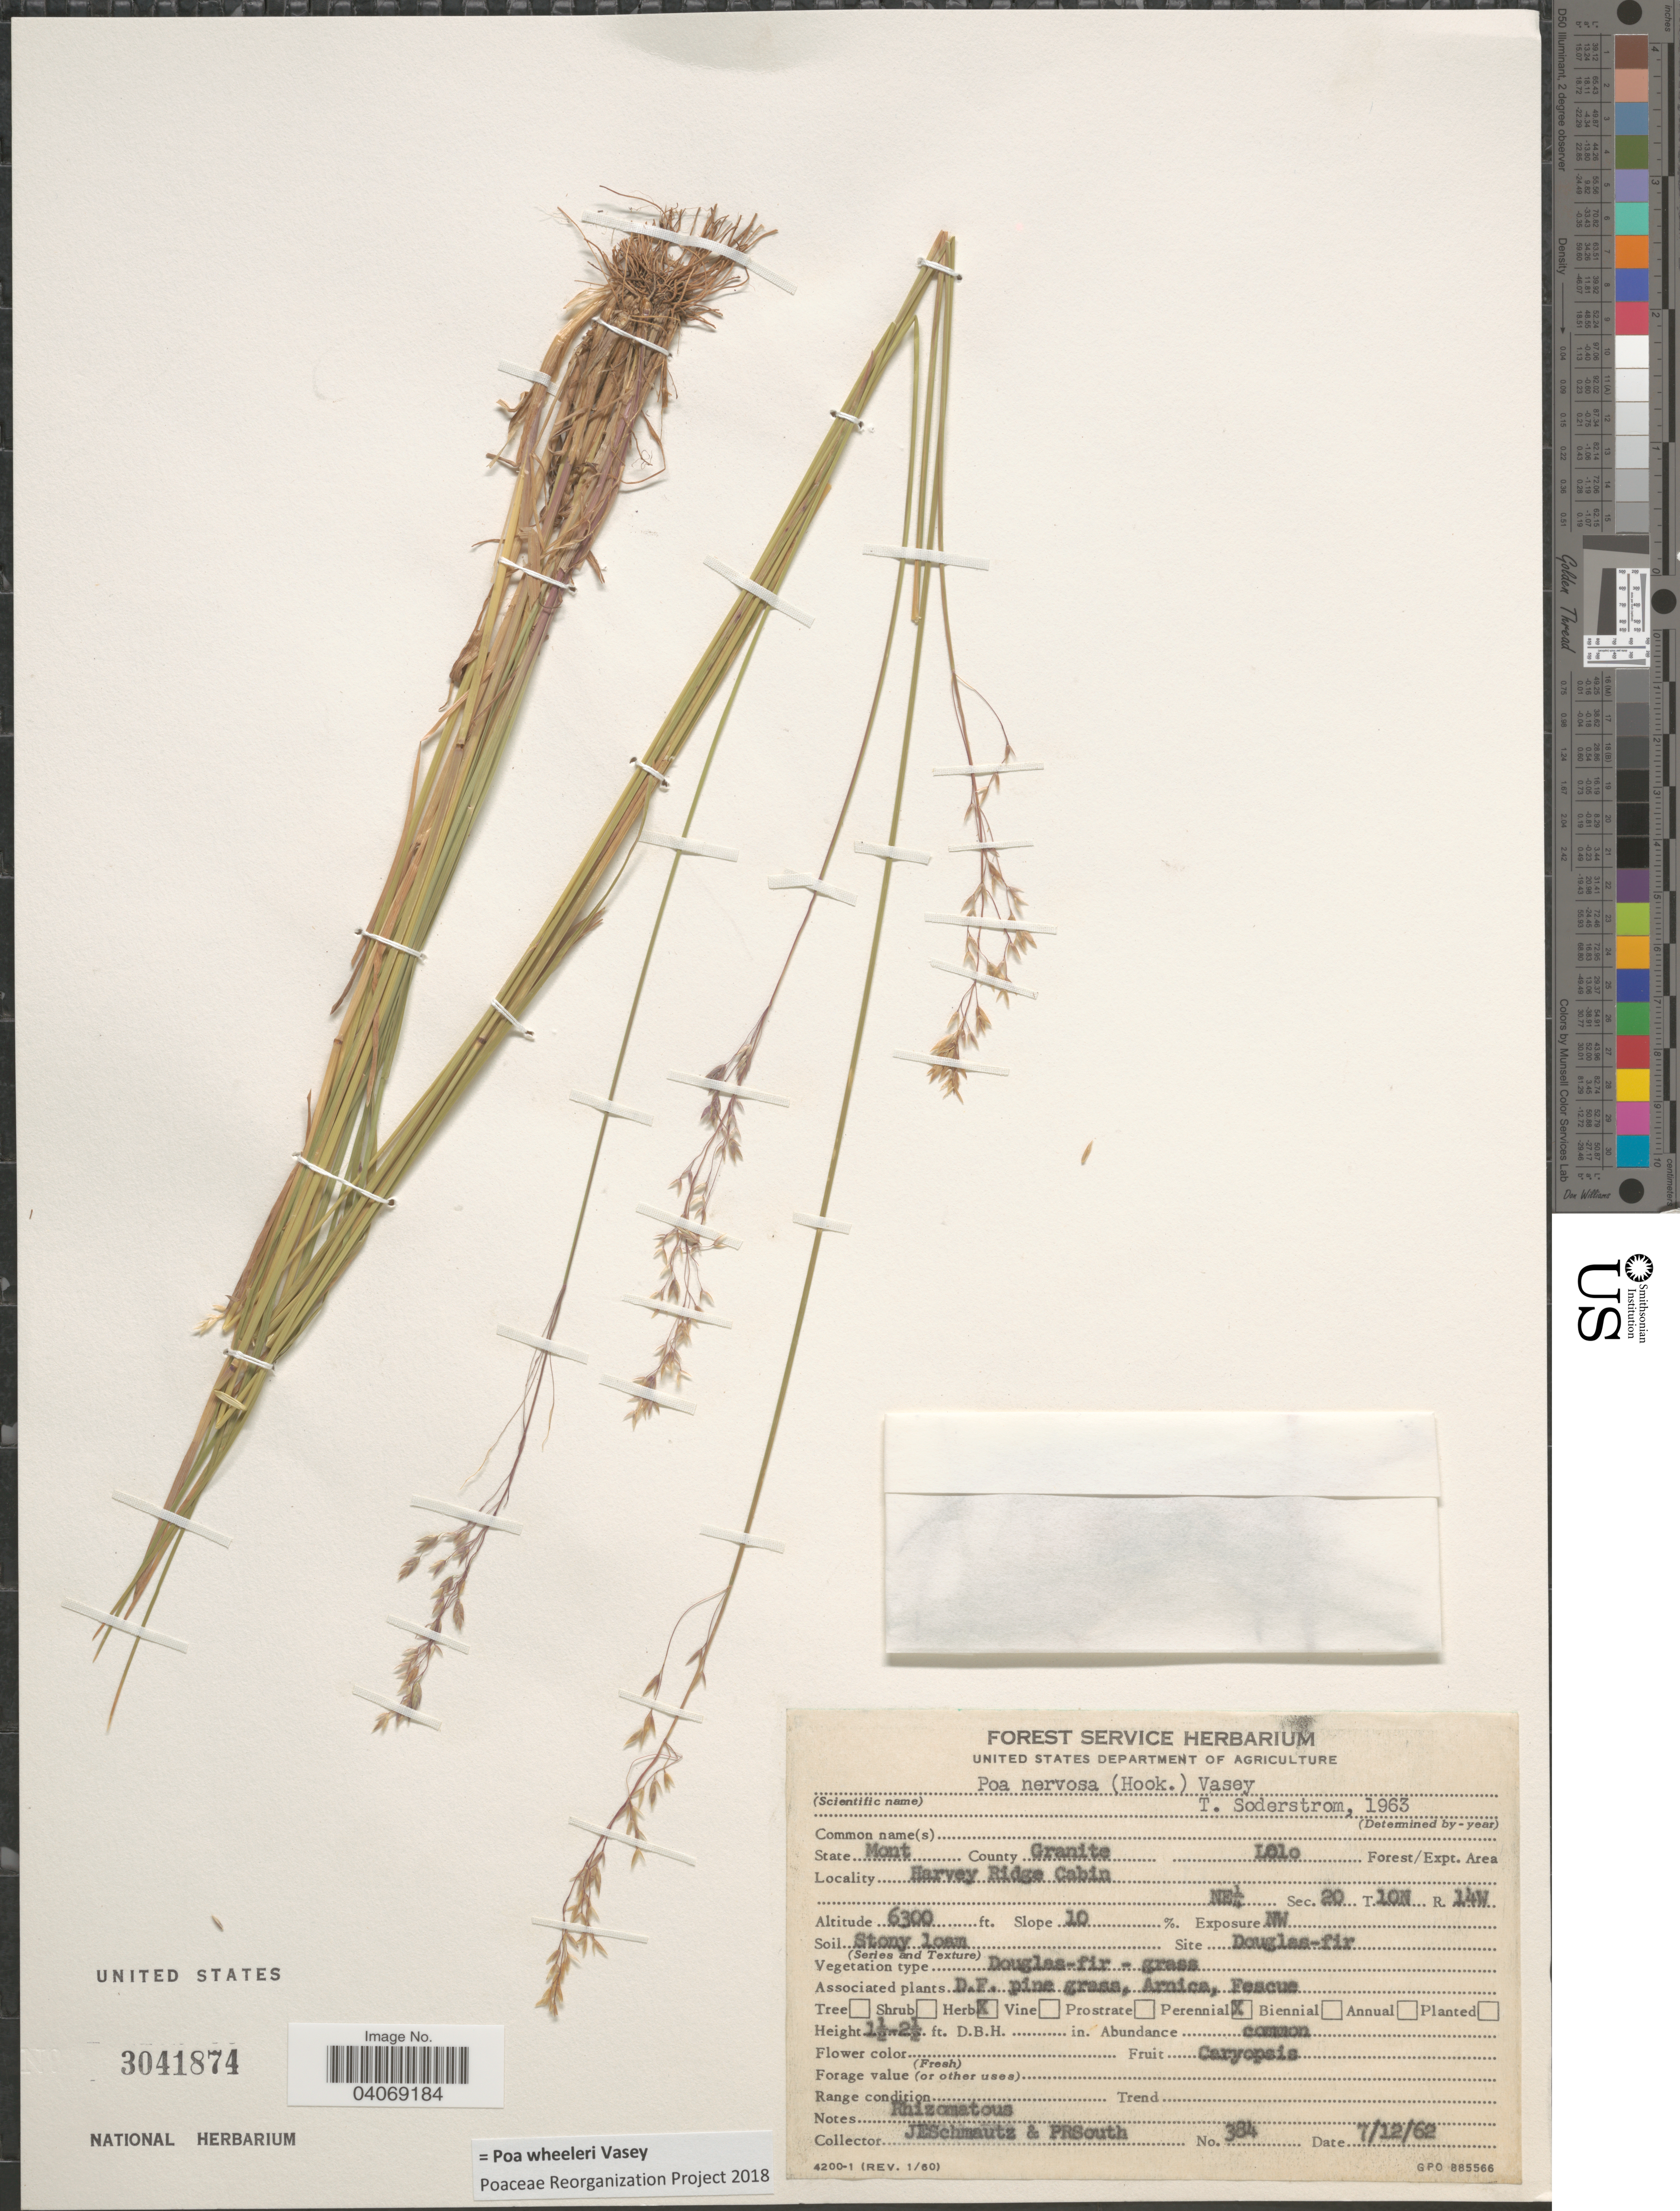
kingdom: Plantae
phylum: Tracheophyta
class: Liliopsida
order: Poales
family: Poaceae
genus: Poa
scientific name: Poa wheeleri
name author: Vasey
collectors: J. Schmautz & P. South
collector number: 384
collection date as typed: Transcribed d/m/y: 12/7/62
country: United States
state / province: Montana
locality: County Granite. Lolo Forest/Expt. Area. Harvey Ridge Cabin. NE¼ Sec. 20 T10N R14W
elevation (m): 1920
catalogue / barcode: US 3041874